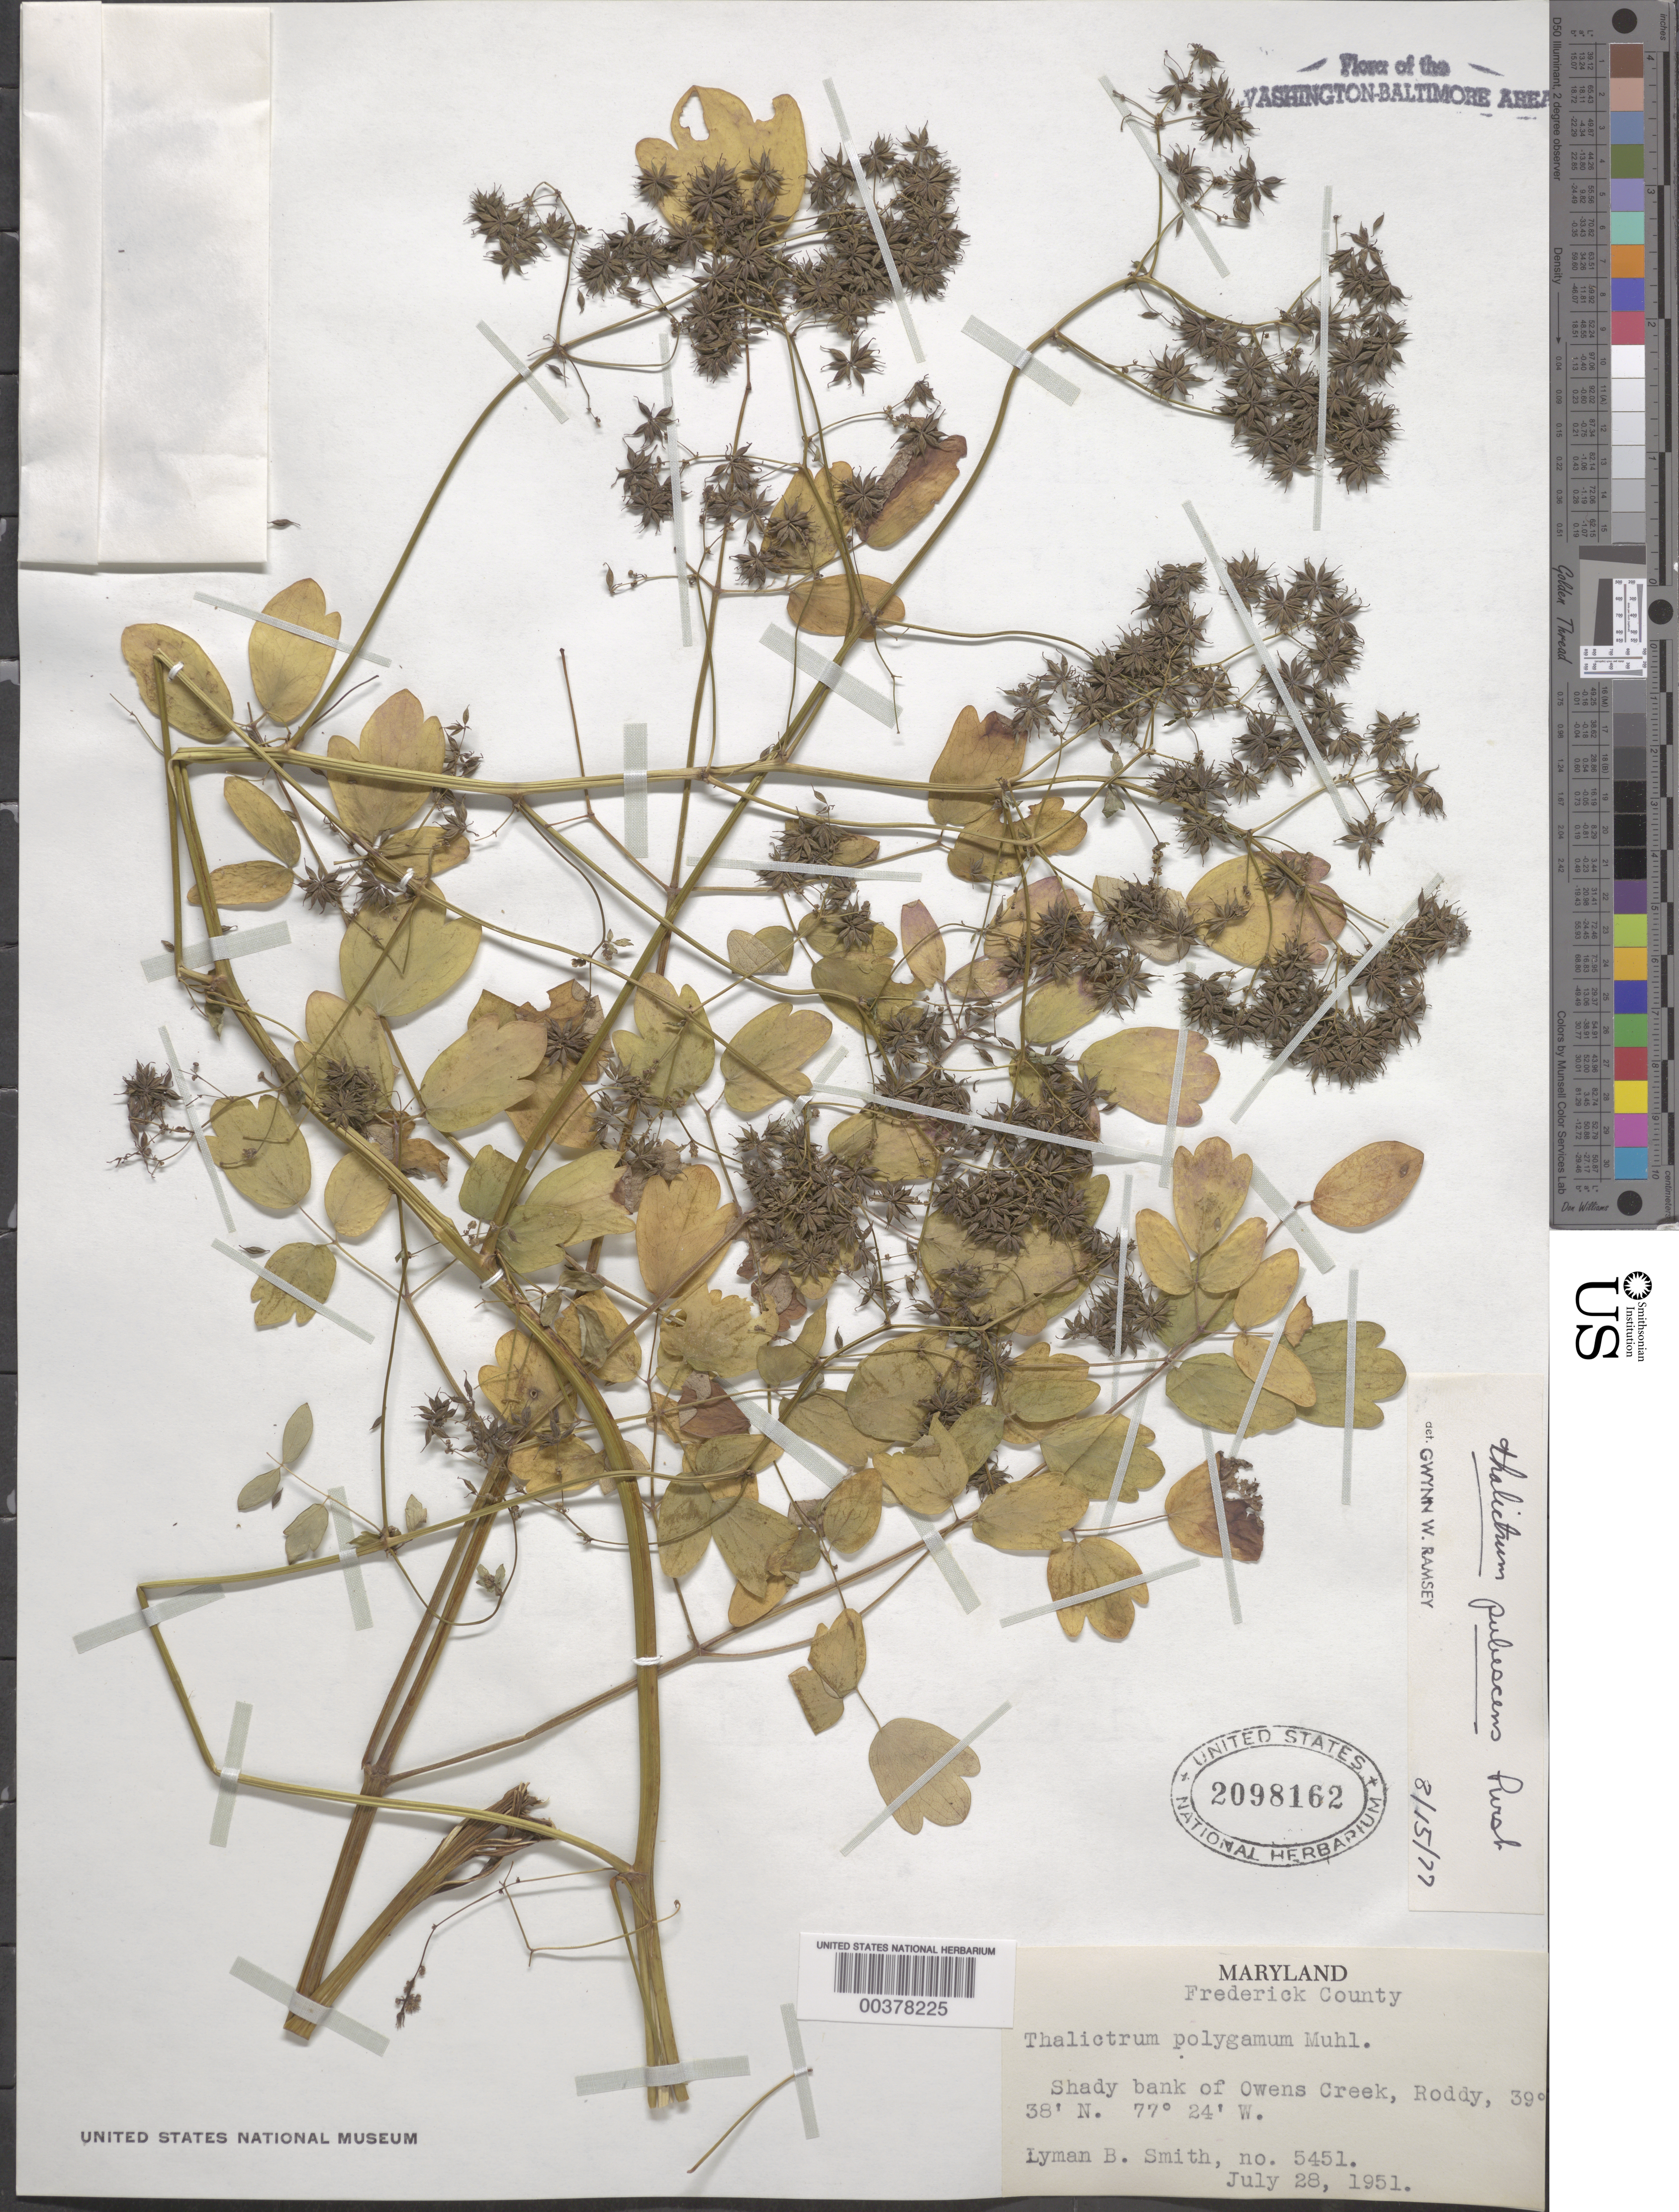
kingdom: Plantae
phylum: Tracheophyta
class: Magnoliopsida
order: Ranunculales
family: Ranunculaceae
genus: Thalictrum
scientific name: Thalictrum pubescens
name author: Pursh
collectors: G. Smith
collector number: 5451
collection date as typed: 28 Jul 1951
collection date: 1951-07-28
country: United States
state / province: Maryland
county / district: Frederick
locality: Owens Creek, Roddy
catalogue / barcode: US 2098162